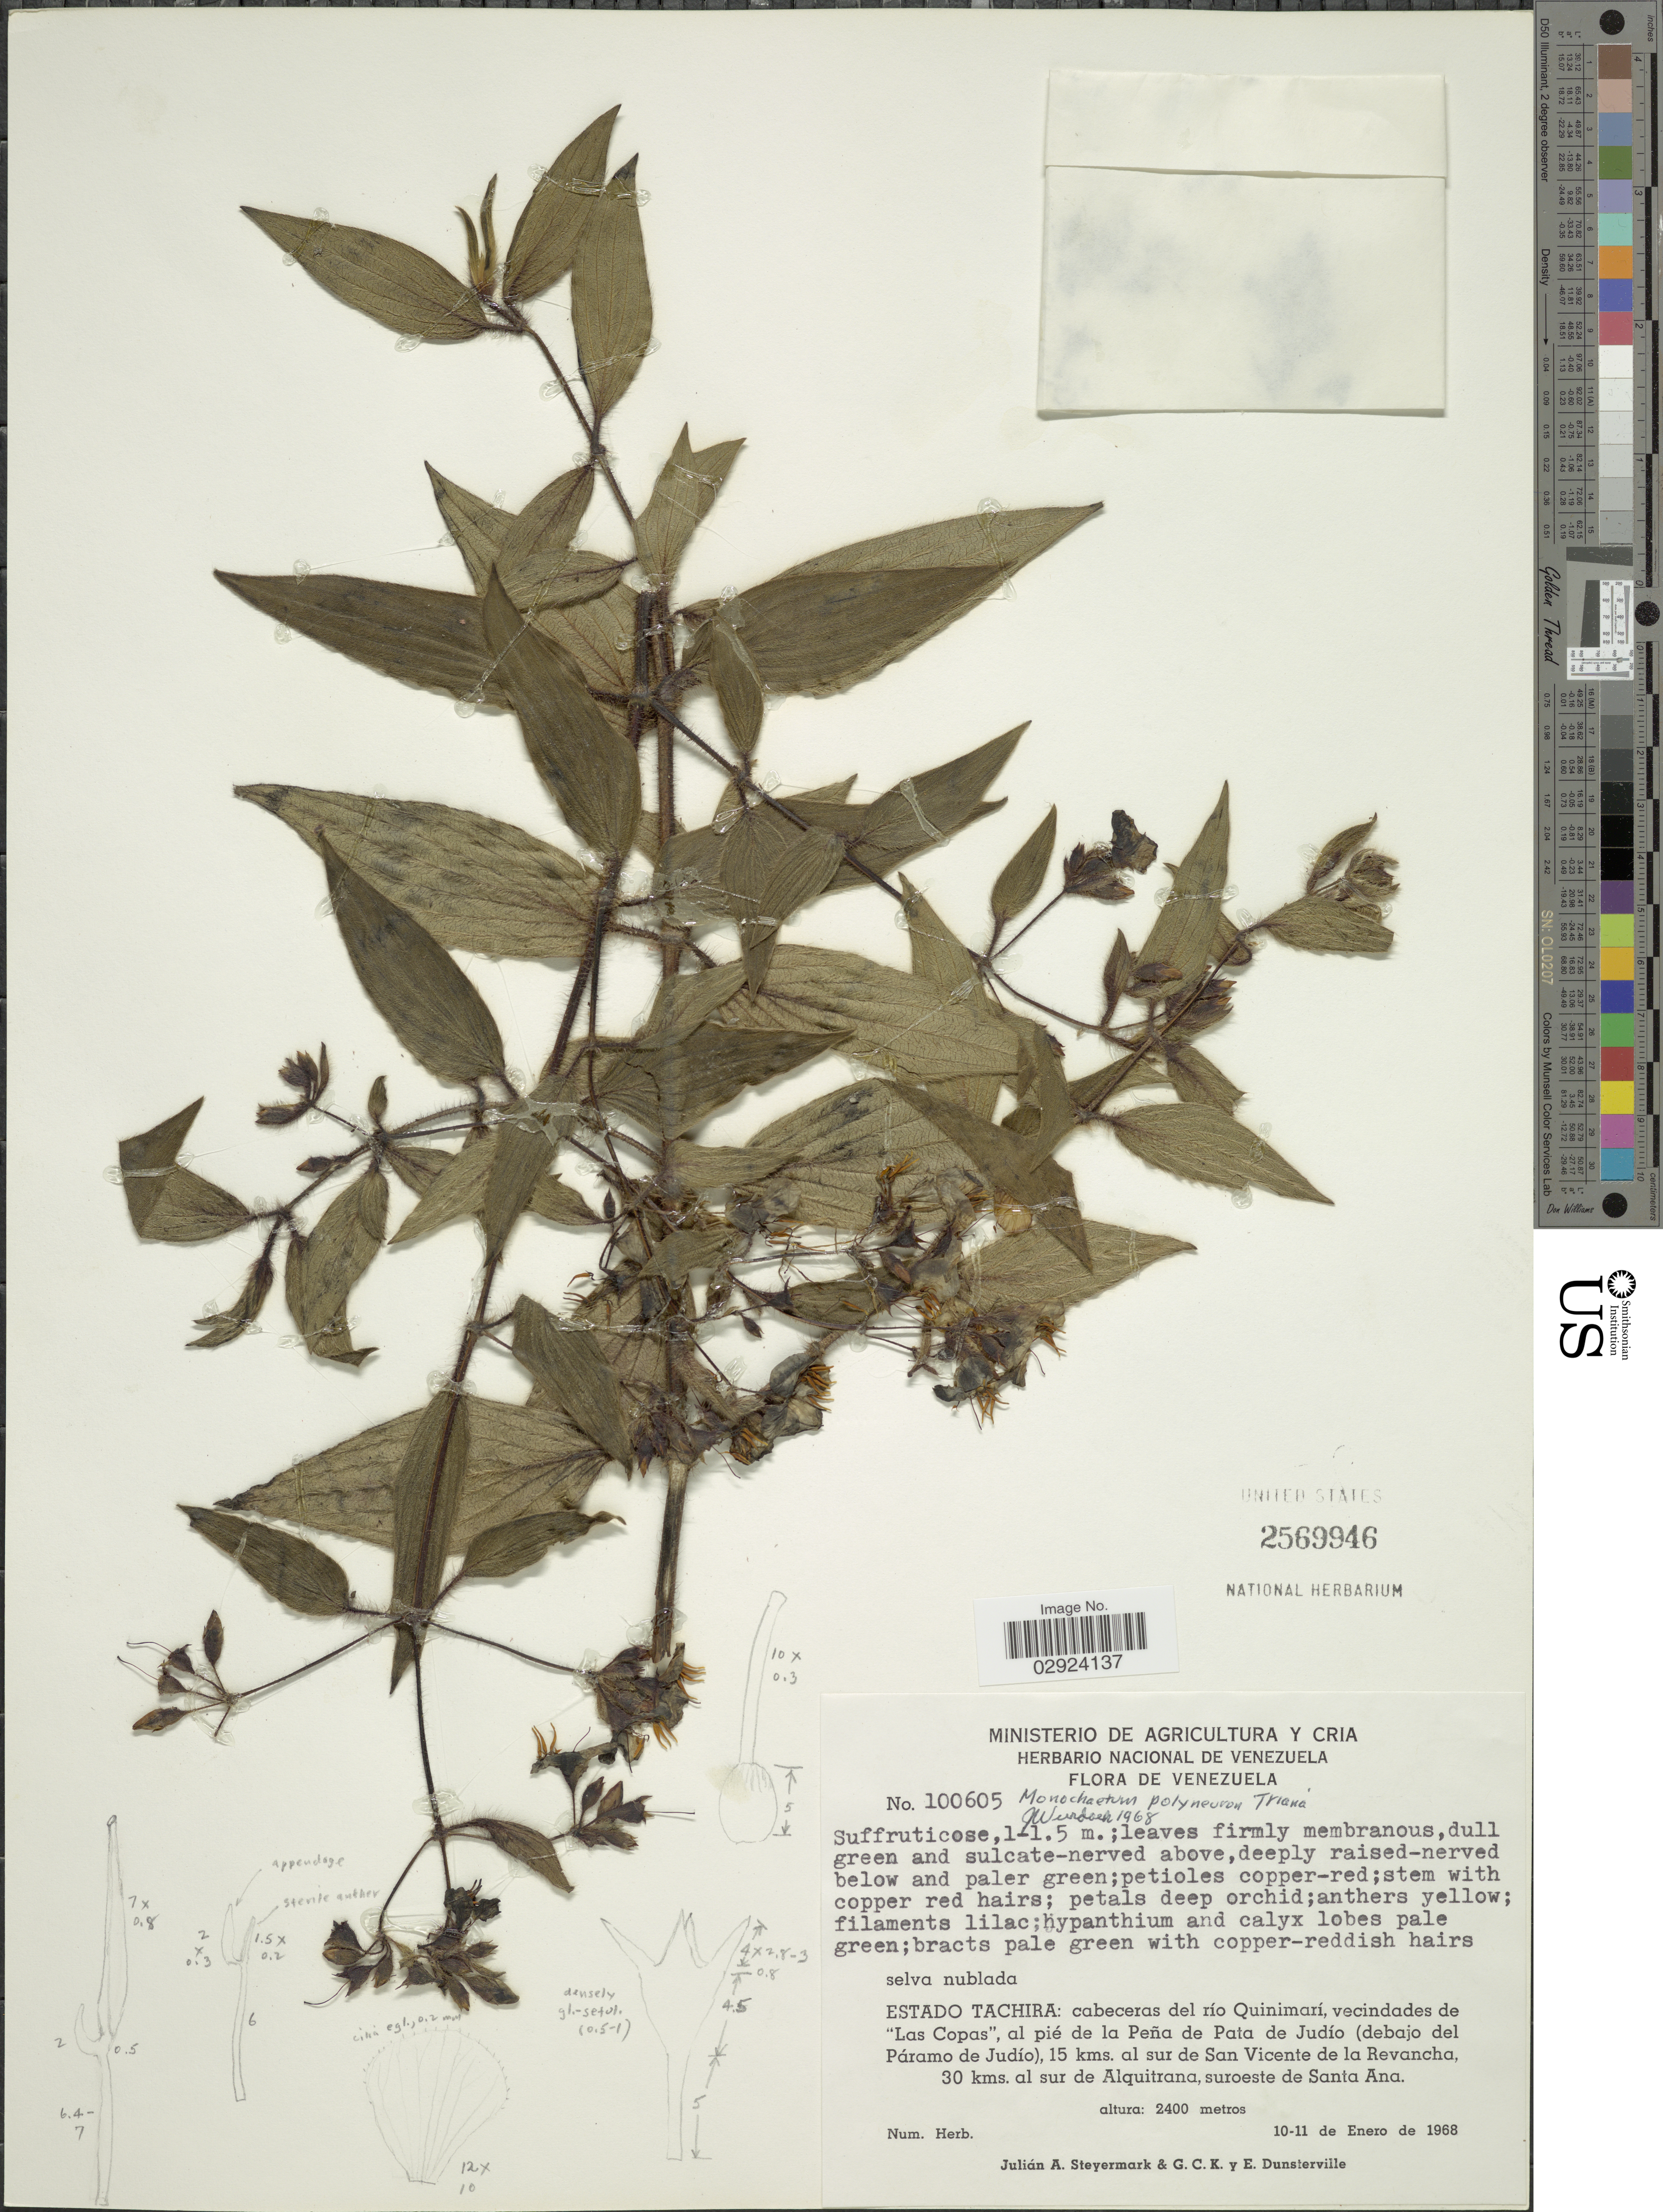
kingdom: Plantae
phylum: Tracheophyta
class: Magnoliopsida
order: Myrtales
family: Melastomataceae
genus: Monochaetum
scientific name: Monochaetum polyneurum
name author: Triana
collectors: J. Steyermark, G. C. K. Dunsterville & E. Dunsterville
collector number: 100605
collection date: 1968-01-10/1968-01-11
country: Venezuela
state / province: Tachira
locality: Estado Tachira: cabeceras del río Quinimarí, vecindades de "Las Copas", al pié de la Peña de Pata de Judío (debajo del Páramo de Judío), 15 kms. al sur de San Vicente de la Revancha, 30 kms. al sur de Alquitrana, suroeste de Santa Ana.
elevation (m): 2400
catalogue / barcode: US 2569946